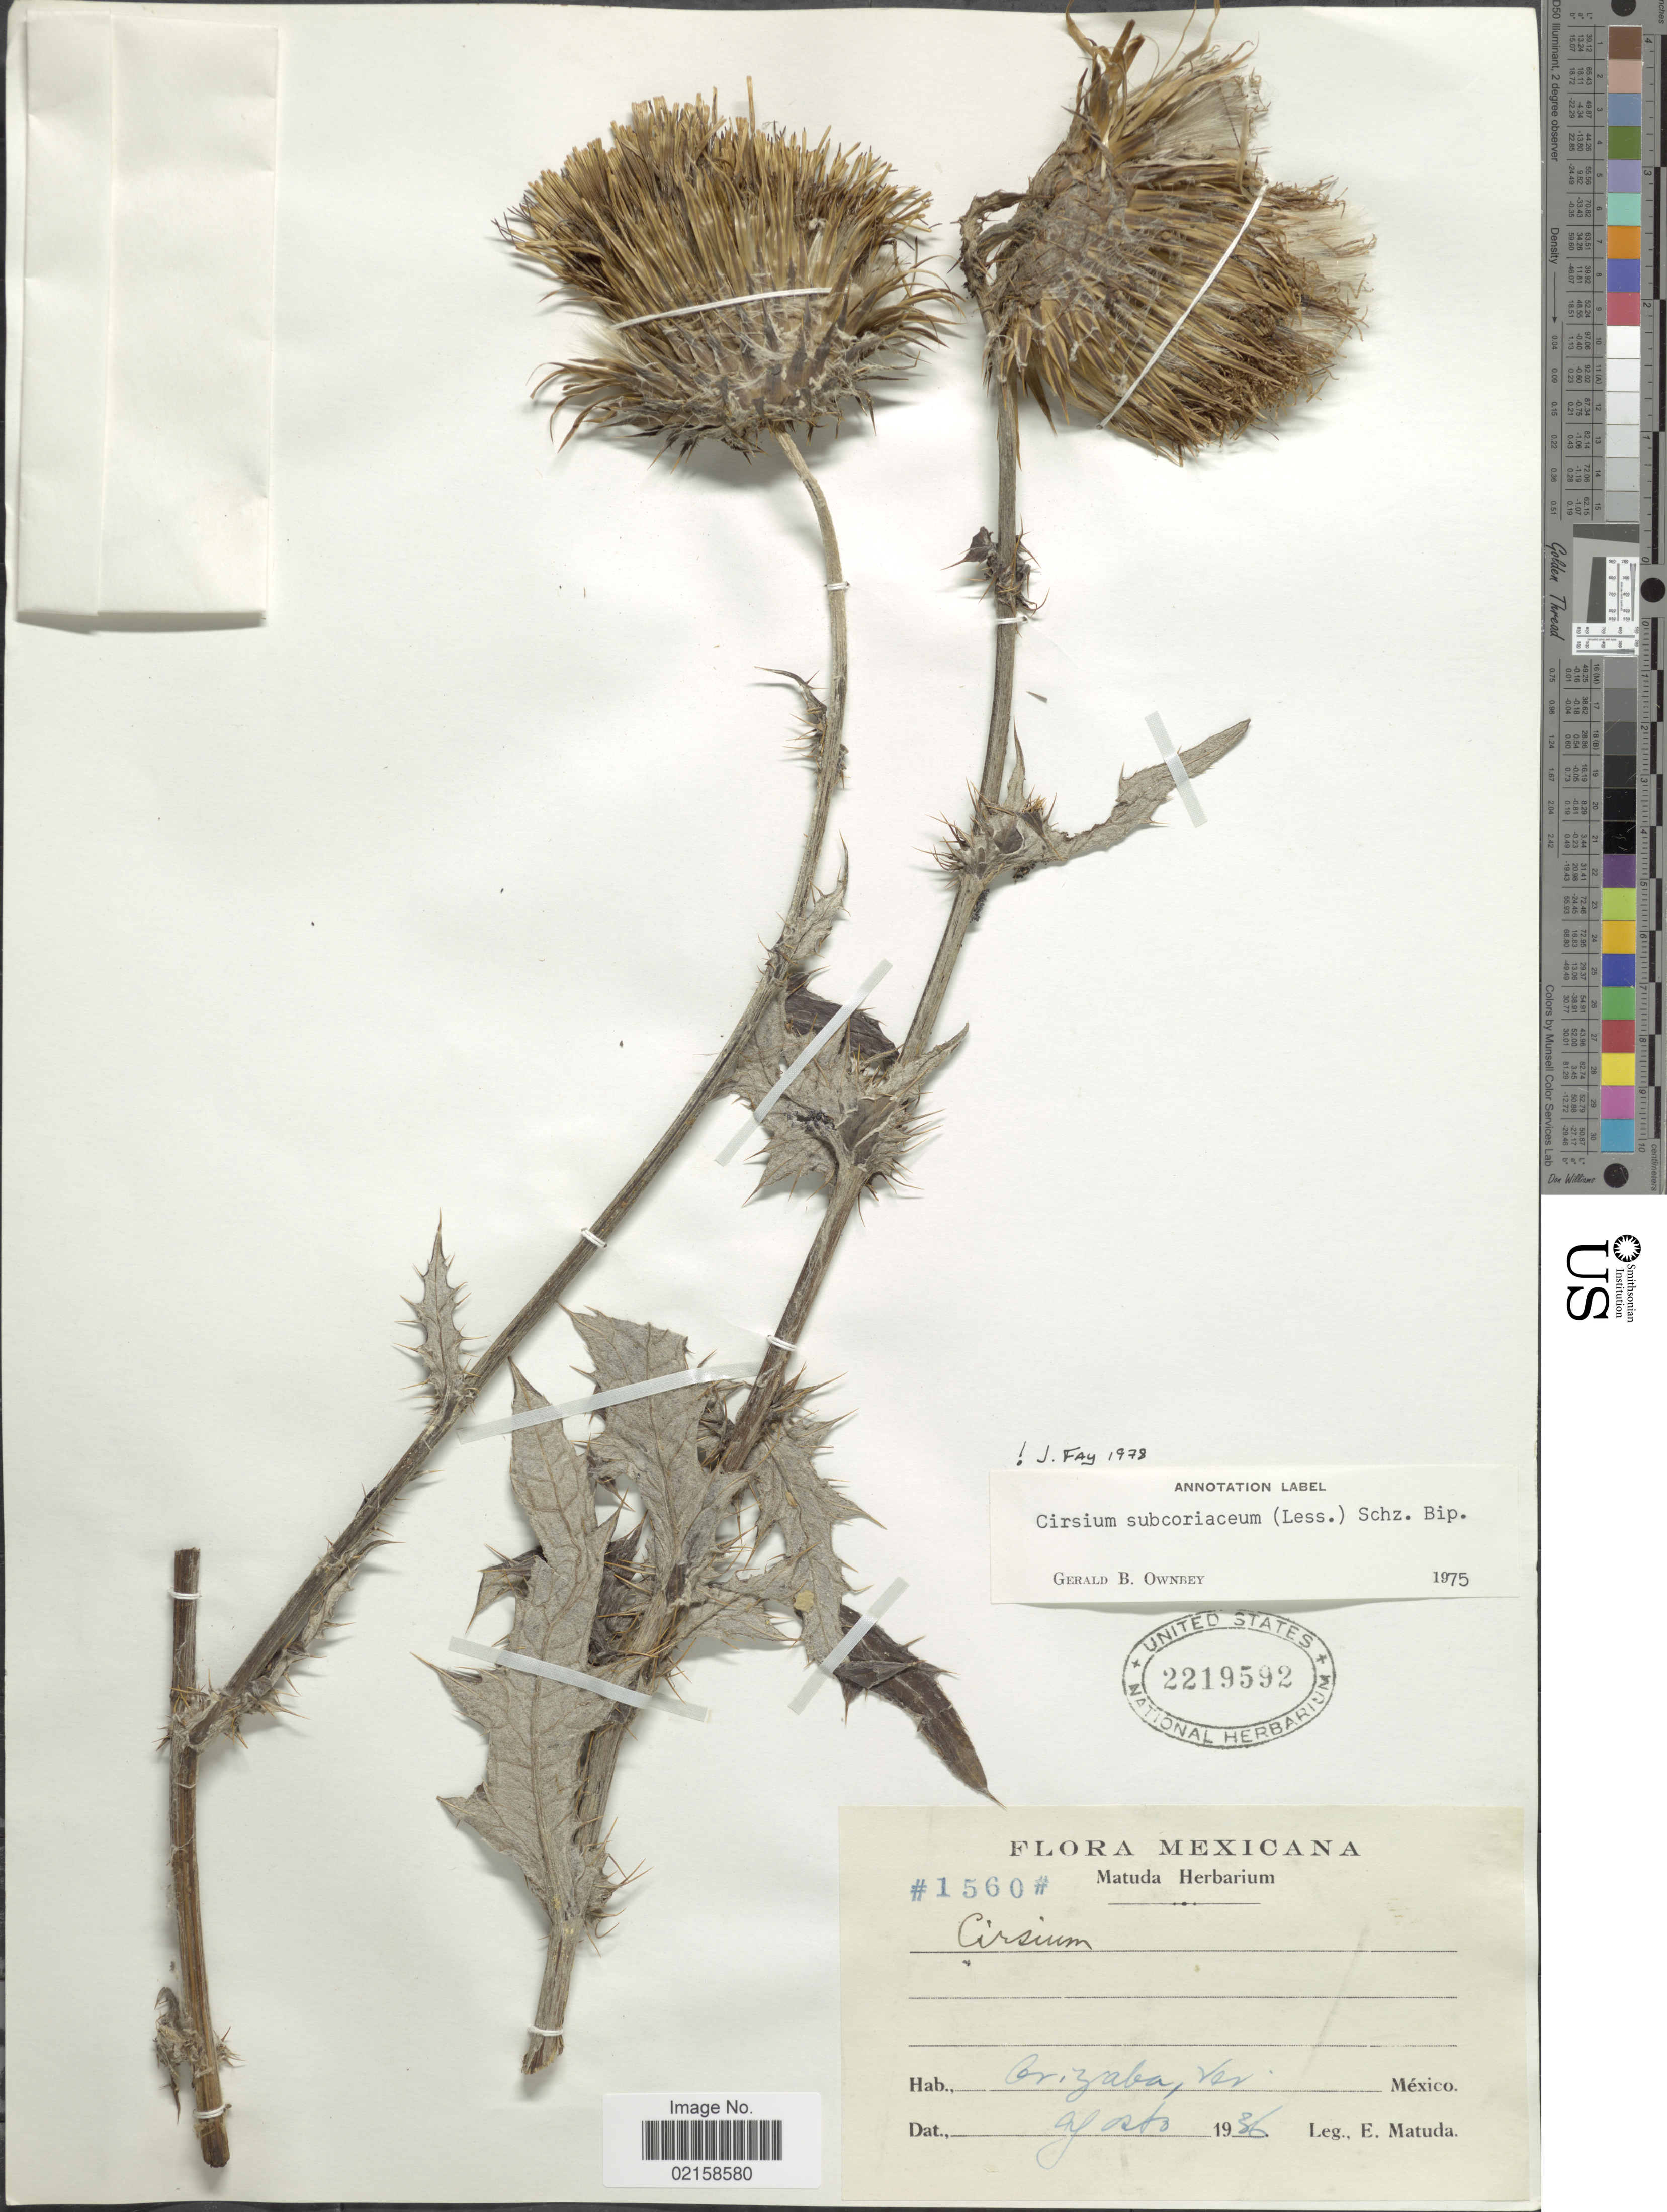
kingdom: Plantae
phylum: Tracheophyta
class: Magnoliopsida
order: Asterales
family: Asteraceae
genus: Cirsium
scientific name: Cirsium subcoriaceum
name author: (Less.) Sch. Bip.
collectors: E. Matuda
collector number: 1560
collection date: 1936-08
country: Mexico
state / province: Veracruz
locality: Orizaba, Ver.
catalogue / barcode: US 2219592